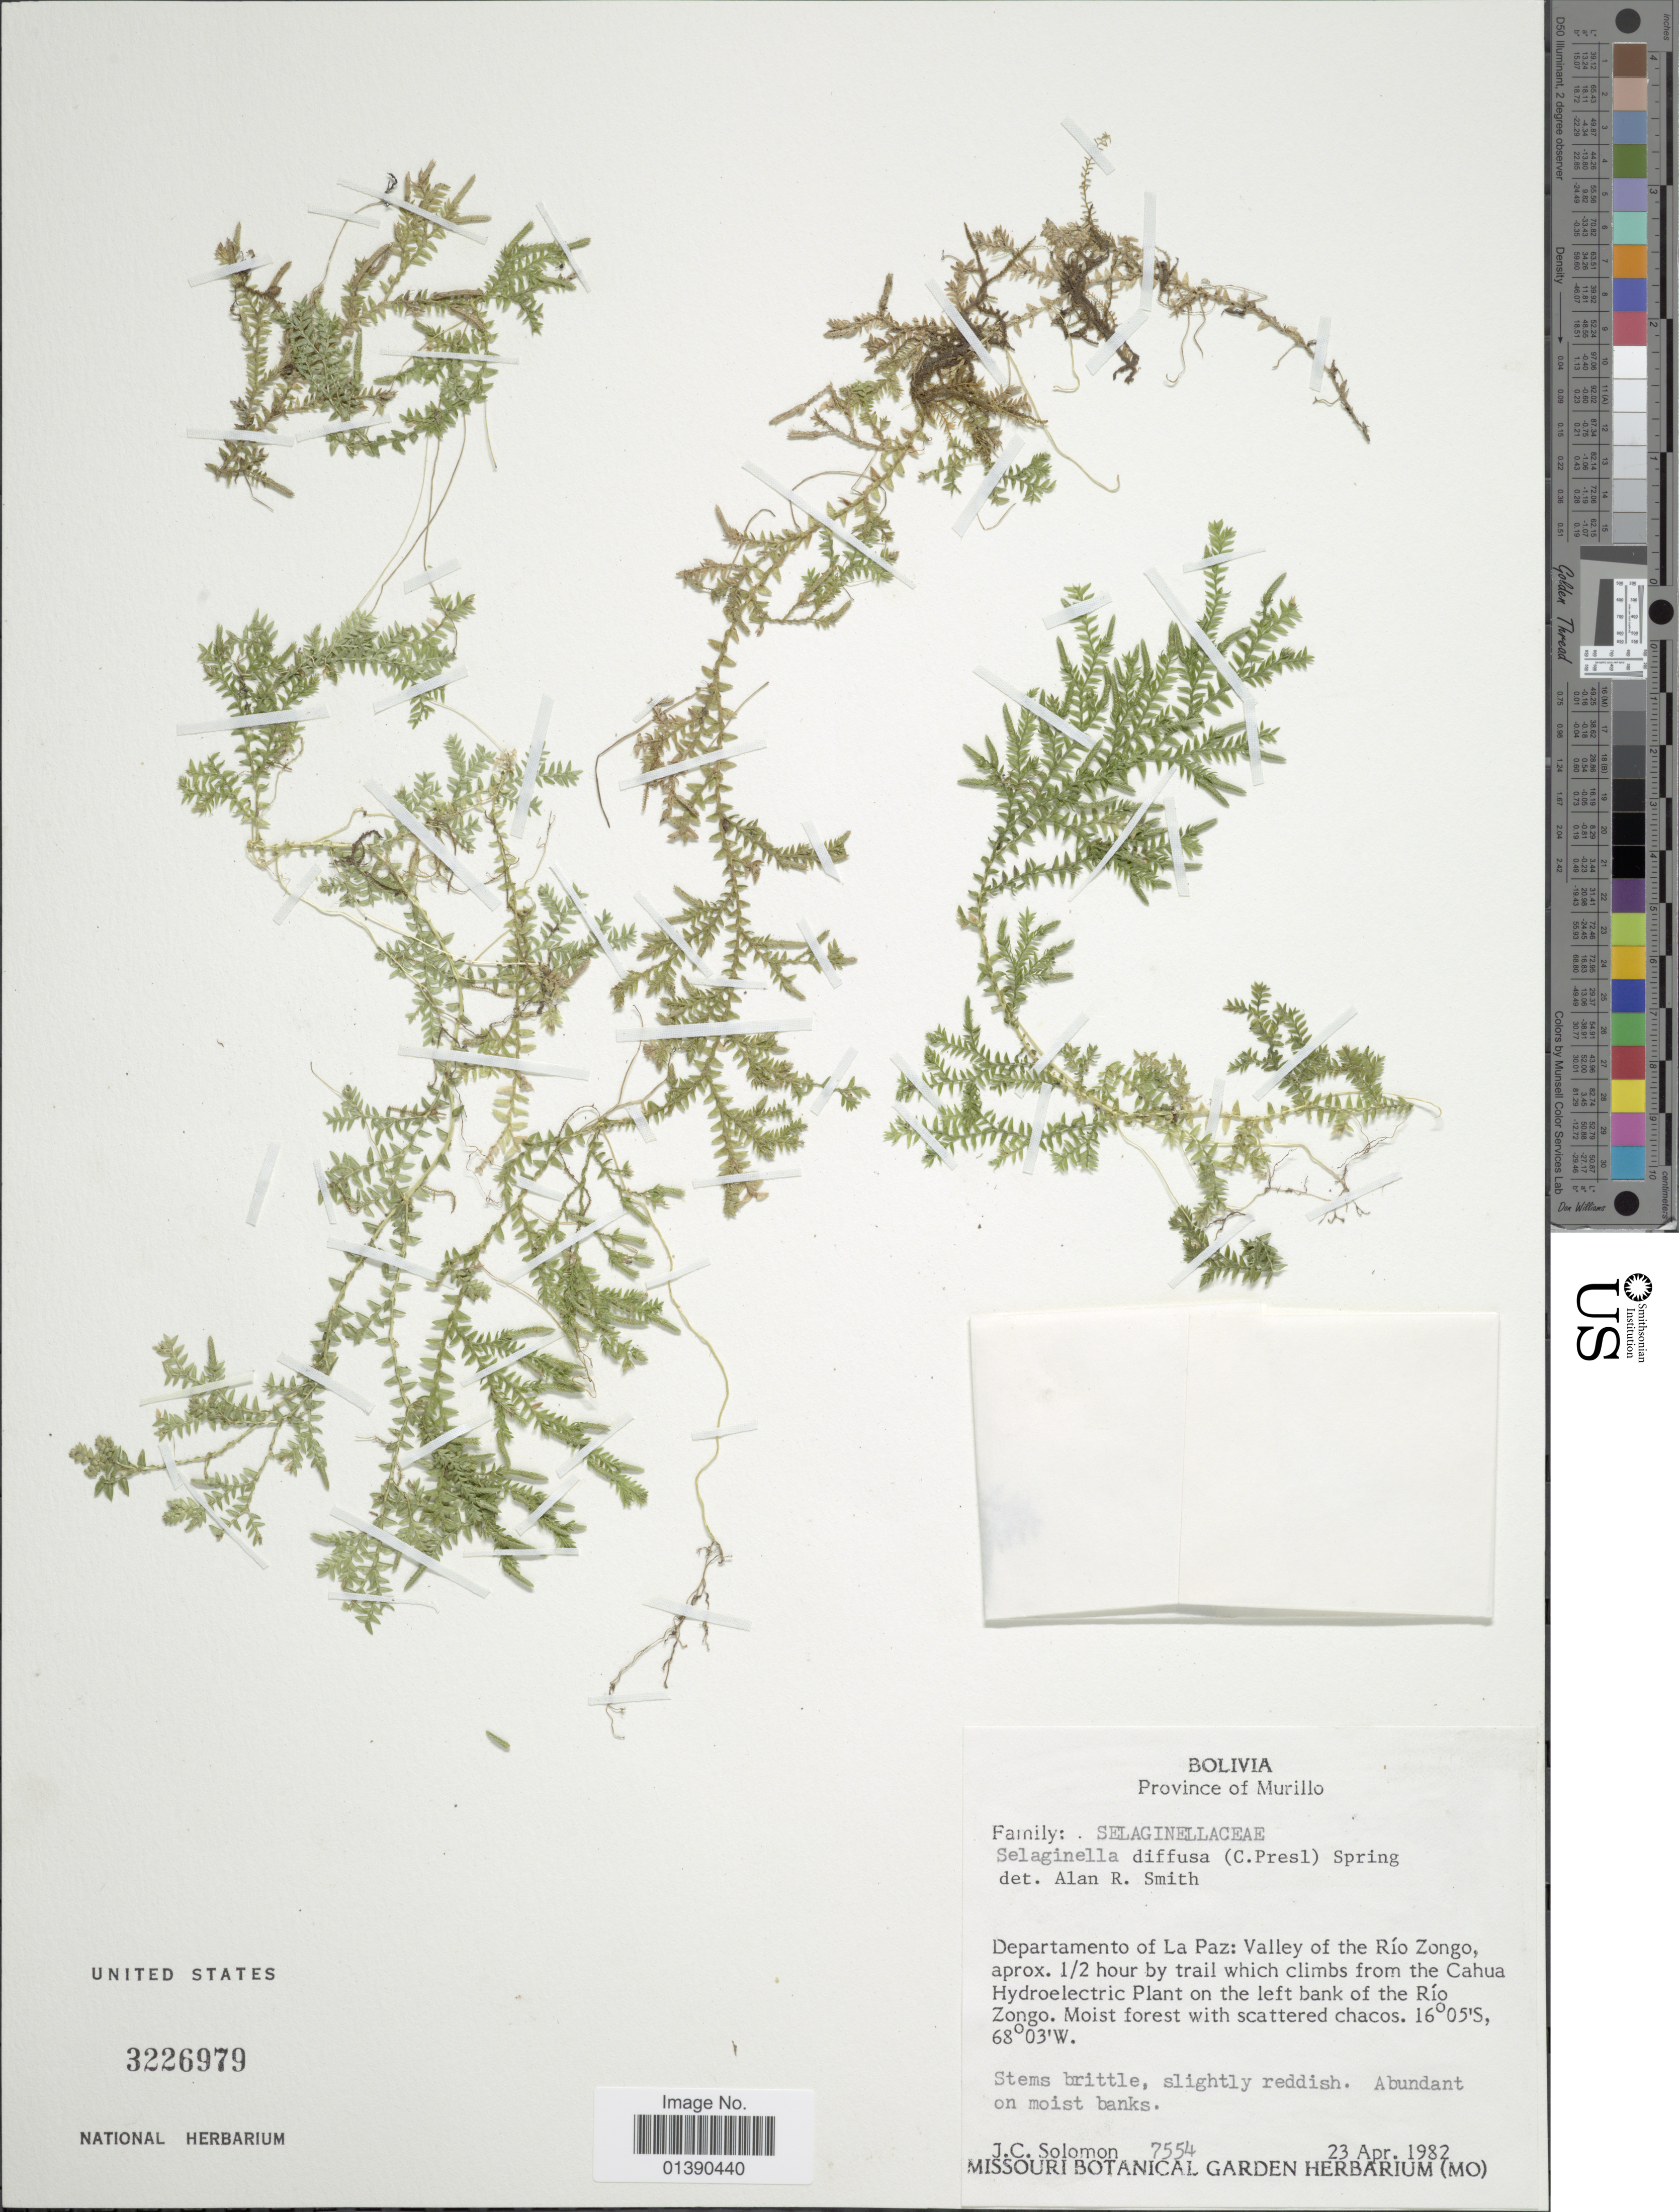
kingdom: Plantae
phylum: Tracheophyta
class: Lycopodiopsida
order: Selaginellales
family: Selaginellaceae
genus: Selaginella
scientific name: Selaginella diffusa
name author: (C. Presl) Spring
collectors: J. C. Solomon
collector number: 7554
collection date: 1982-04-23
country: Bolivia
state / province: La Paz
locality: Province of Murillo, Valley of the Río Zongo ½ hour by trail wich climbs from the Cahua Hydroelectric Plant on the left bank of the Río Zongo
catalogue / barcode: US 3226979